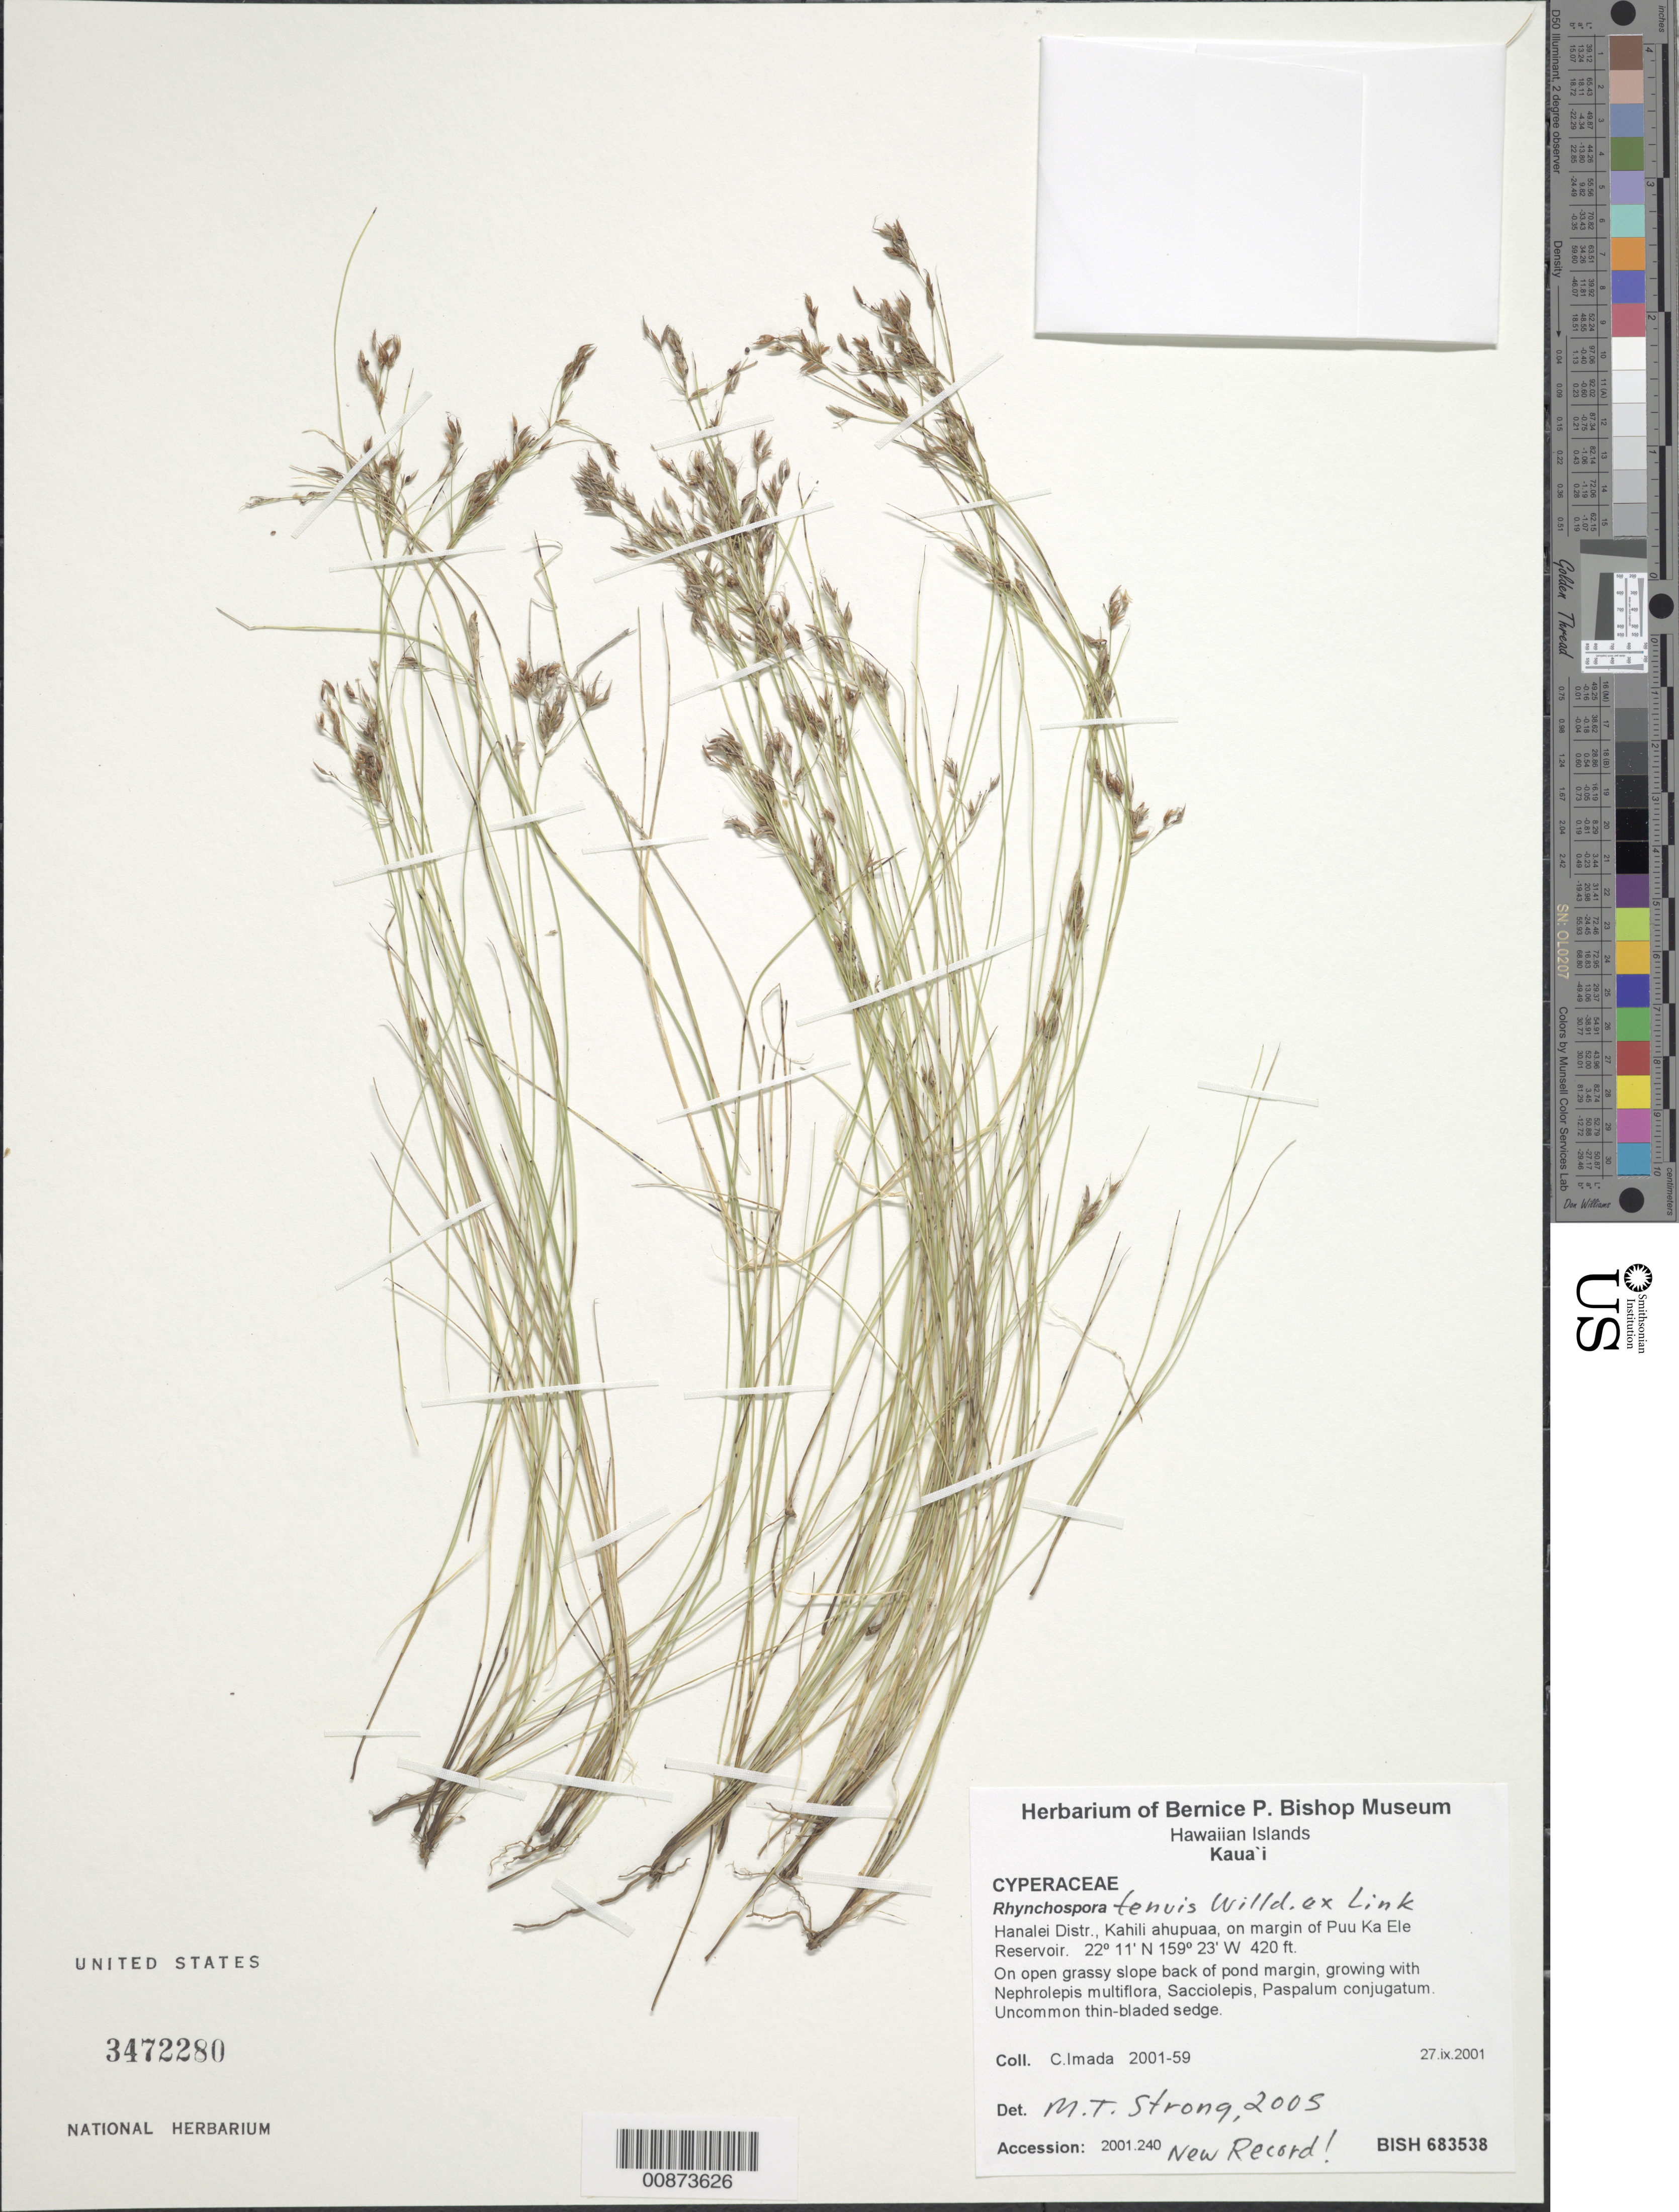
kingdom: Plantae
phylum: Tracheophyta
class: Liliopsida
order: Poales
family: Cyperaceae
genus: Rhynchospora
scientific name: Rhynchospora tenuis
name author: Link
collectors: C. Imada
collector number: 2001-59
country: United States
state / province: Hawaii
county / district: Kauai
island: Kaua'i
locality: Hanalei District, Kahili ahupuaa, margin of Puu Ka Ele Reservoir.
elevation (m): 128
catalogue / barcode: US 3472280